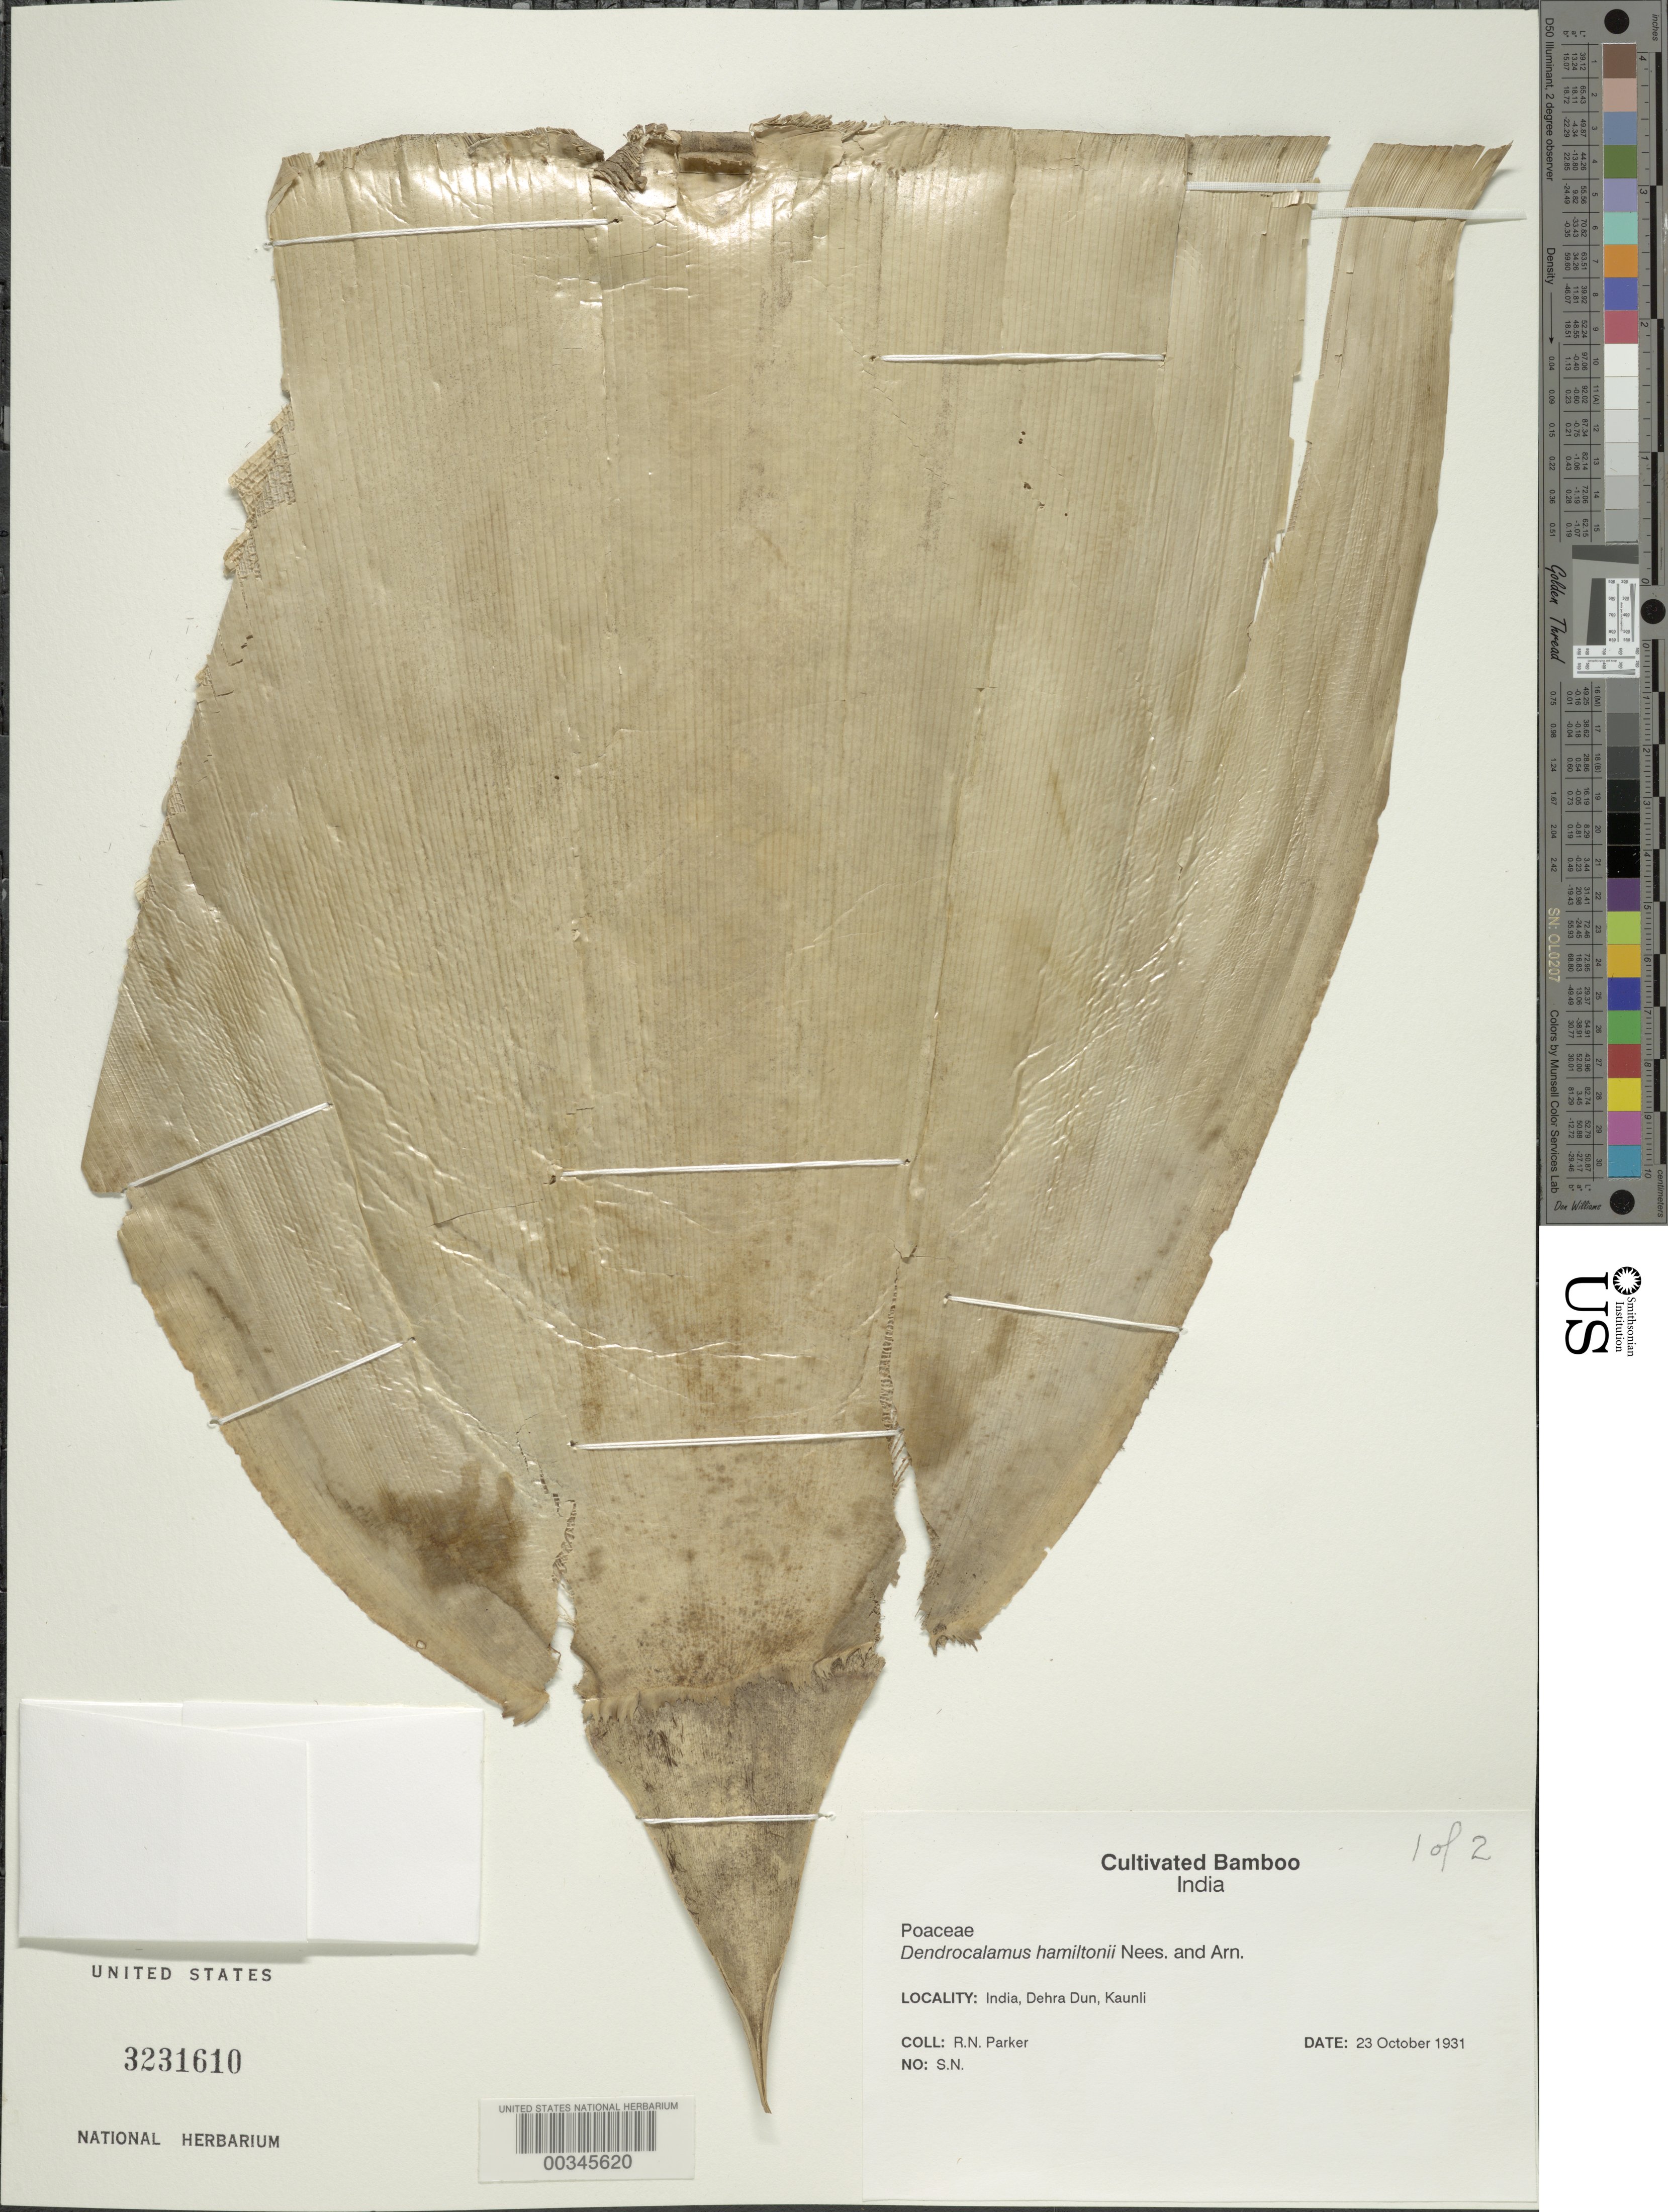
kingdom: Plantae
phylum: Tracheophyta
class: Liliopsida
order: Poales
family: Poaceae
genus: Dendrocalamus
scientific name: Dendrocalamus hamiltonii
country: India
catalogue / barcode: US 3231610